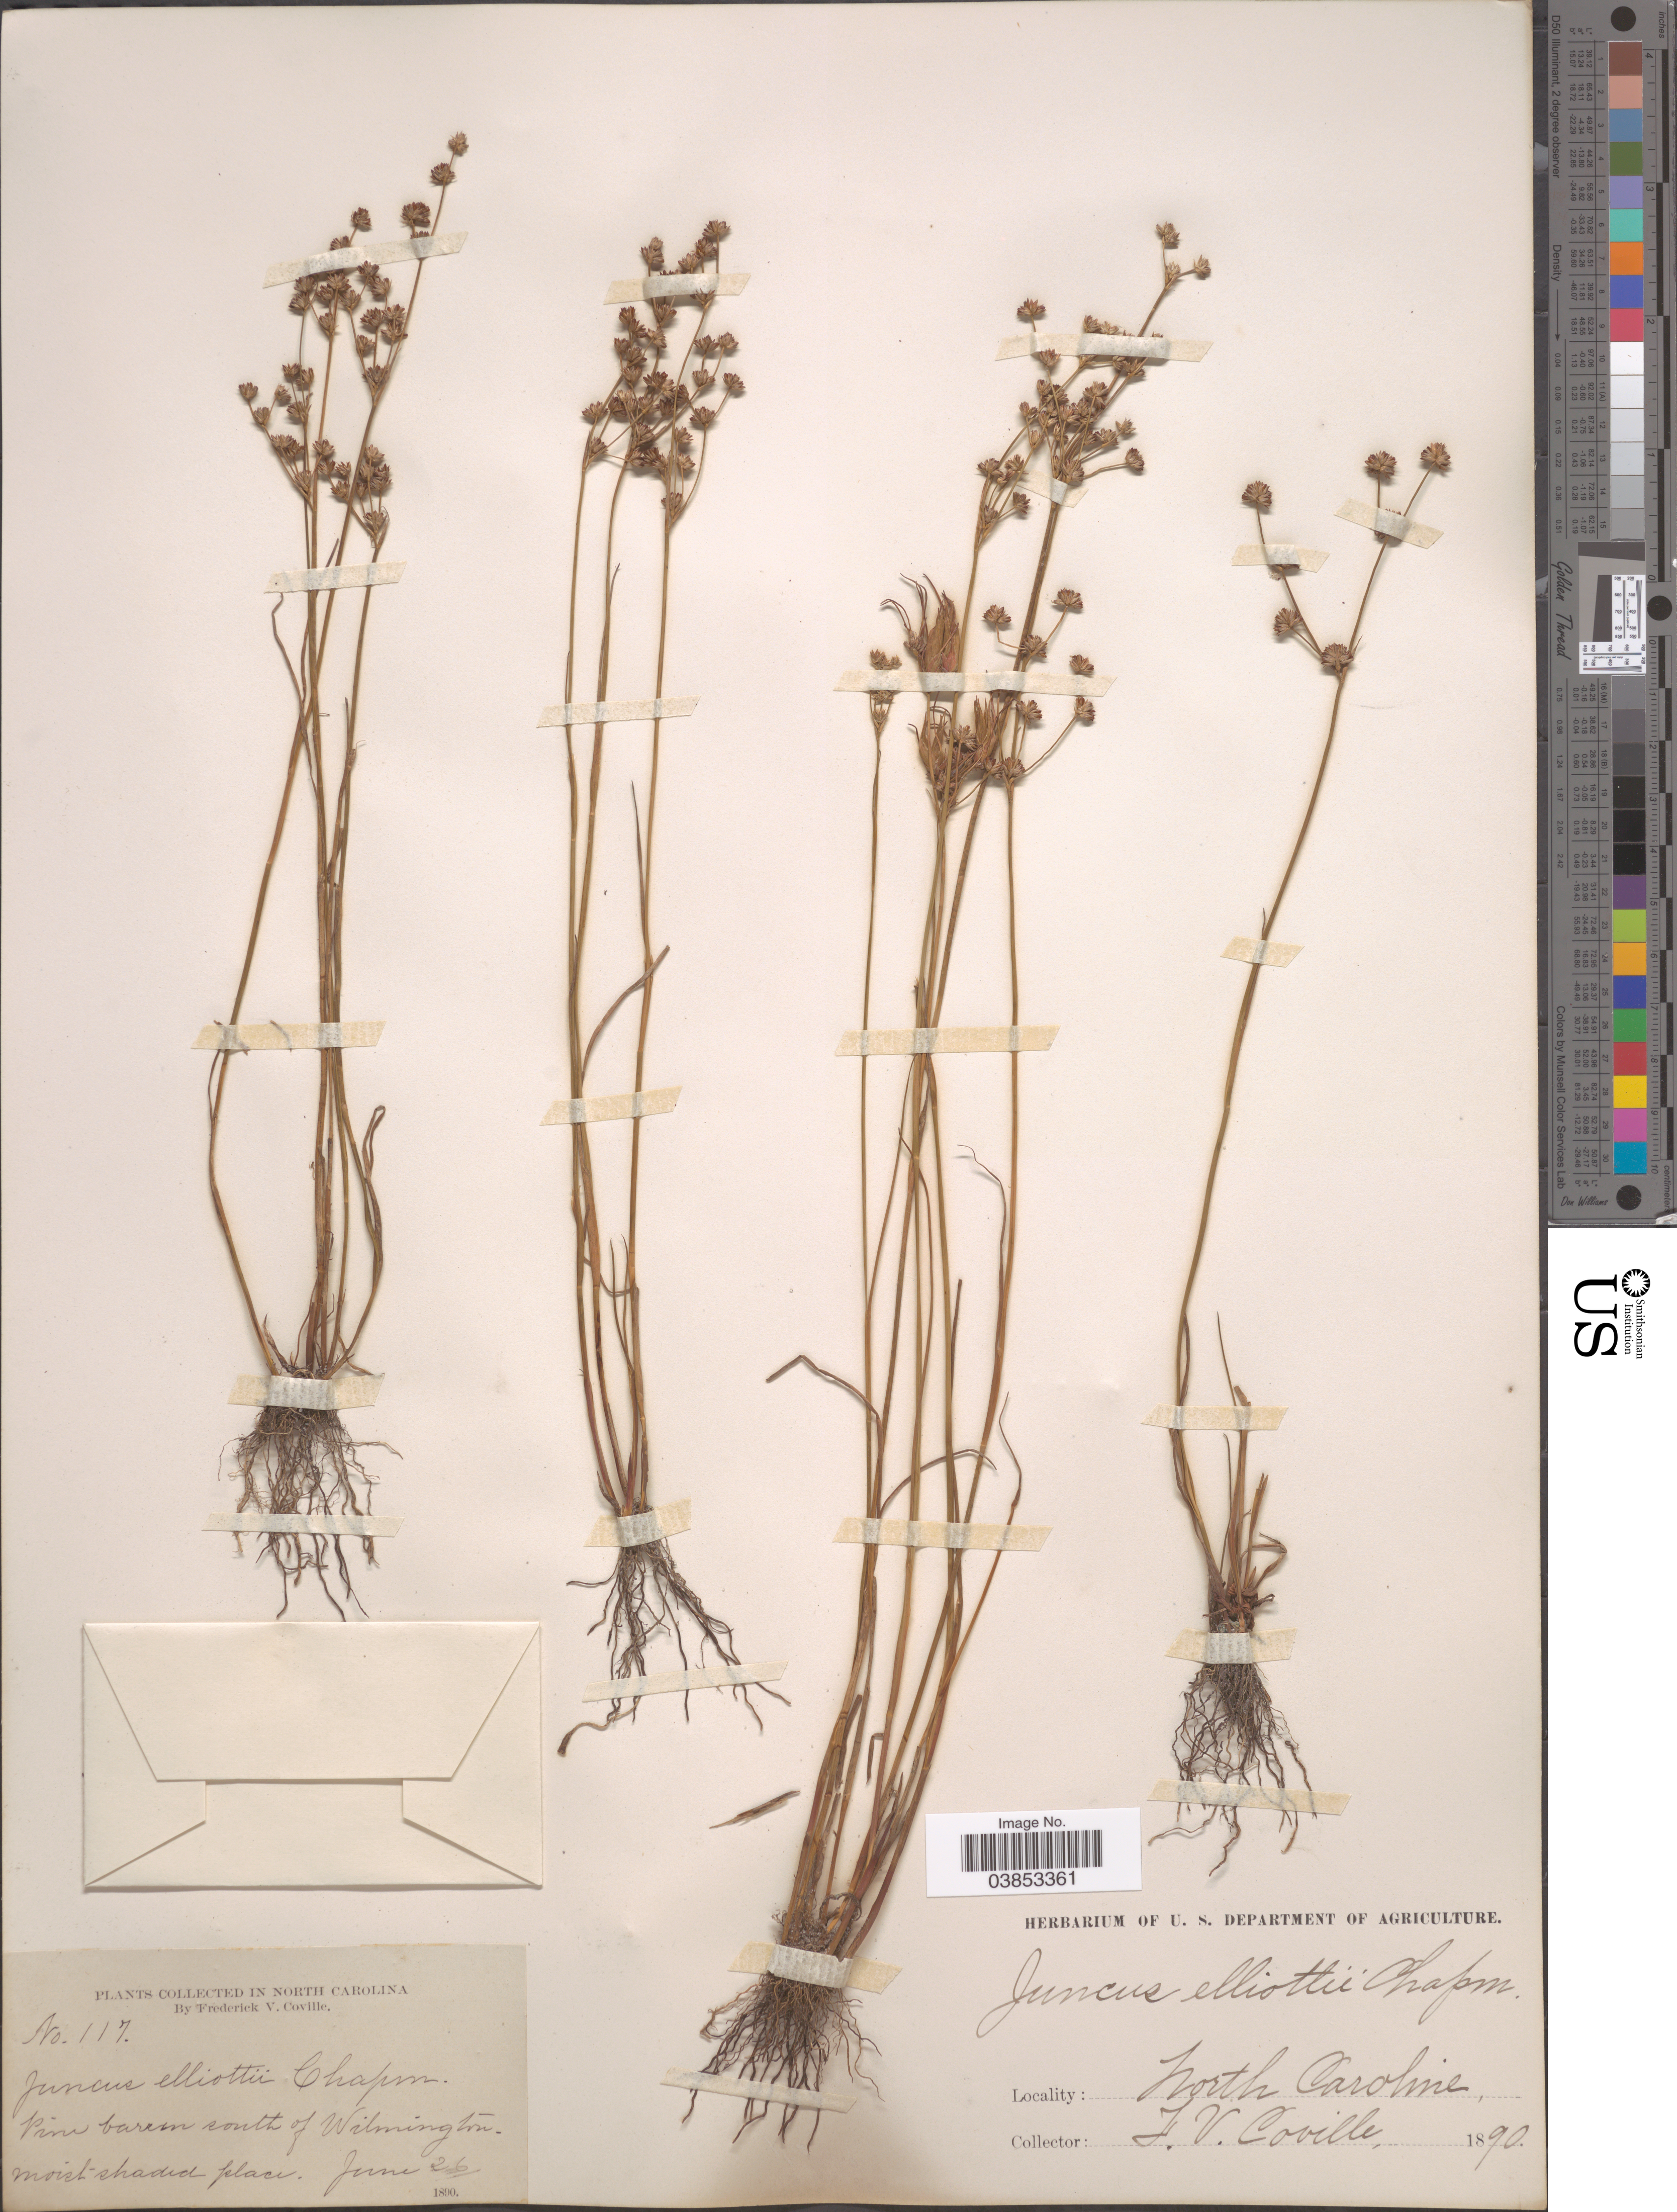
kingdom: Plantae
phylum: Tracheophyta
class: Liliopsida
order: Poales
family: Juncaceae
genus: Juncus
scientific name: Juncus elliottii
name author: Chapm.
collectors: F. V. Coville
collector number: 117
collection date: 1890-06-26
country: United States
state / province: North Carolina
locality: Pine barren south of Wilmington.